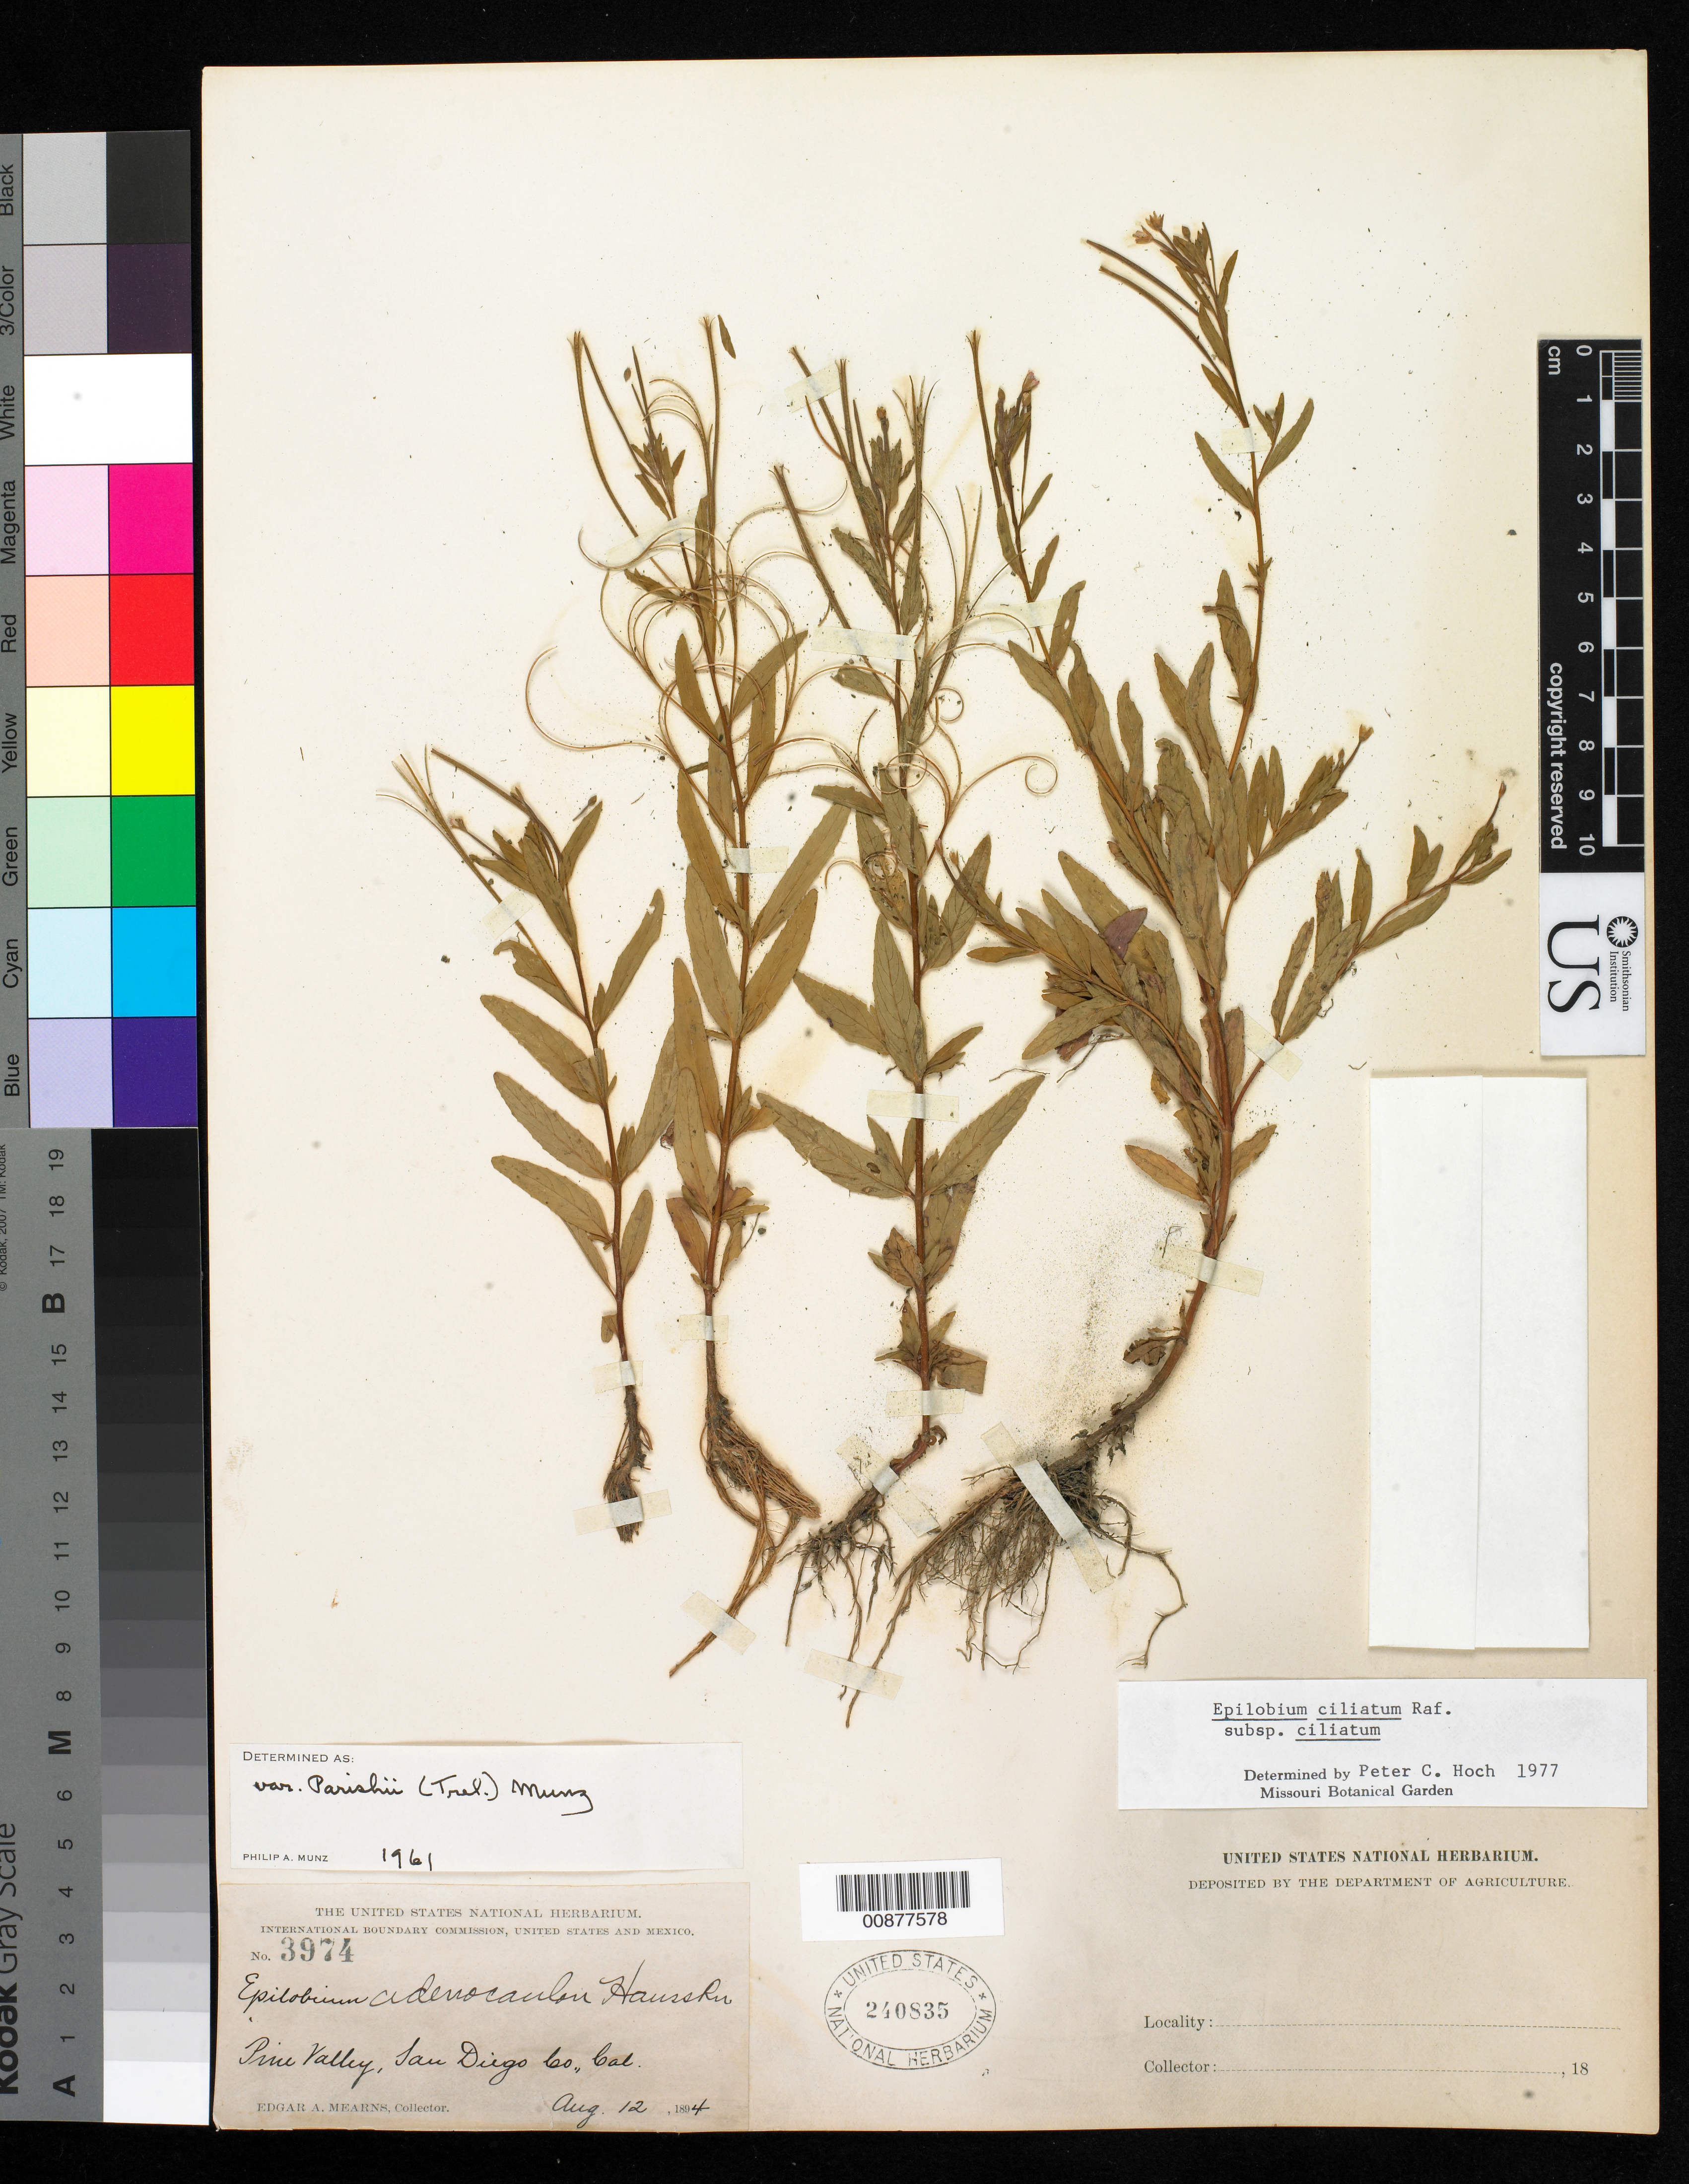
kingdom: Plantae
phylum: Tracheophyta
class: Magnoliopsida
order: Myrtales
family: Onagraceae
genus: Epilobium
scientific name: Epilobium ciliatum subsp. ciliatum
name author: Raf.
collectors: E. A. Mearns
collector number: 3974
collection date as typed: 12 Aug 1894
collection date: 1894-08-12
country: United States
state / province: California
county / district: San Diego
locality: Pine Valley, San Diego County, California.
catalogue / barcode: US 240835